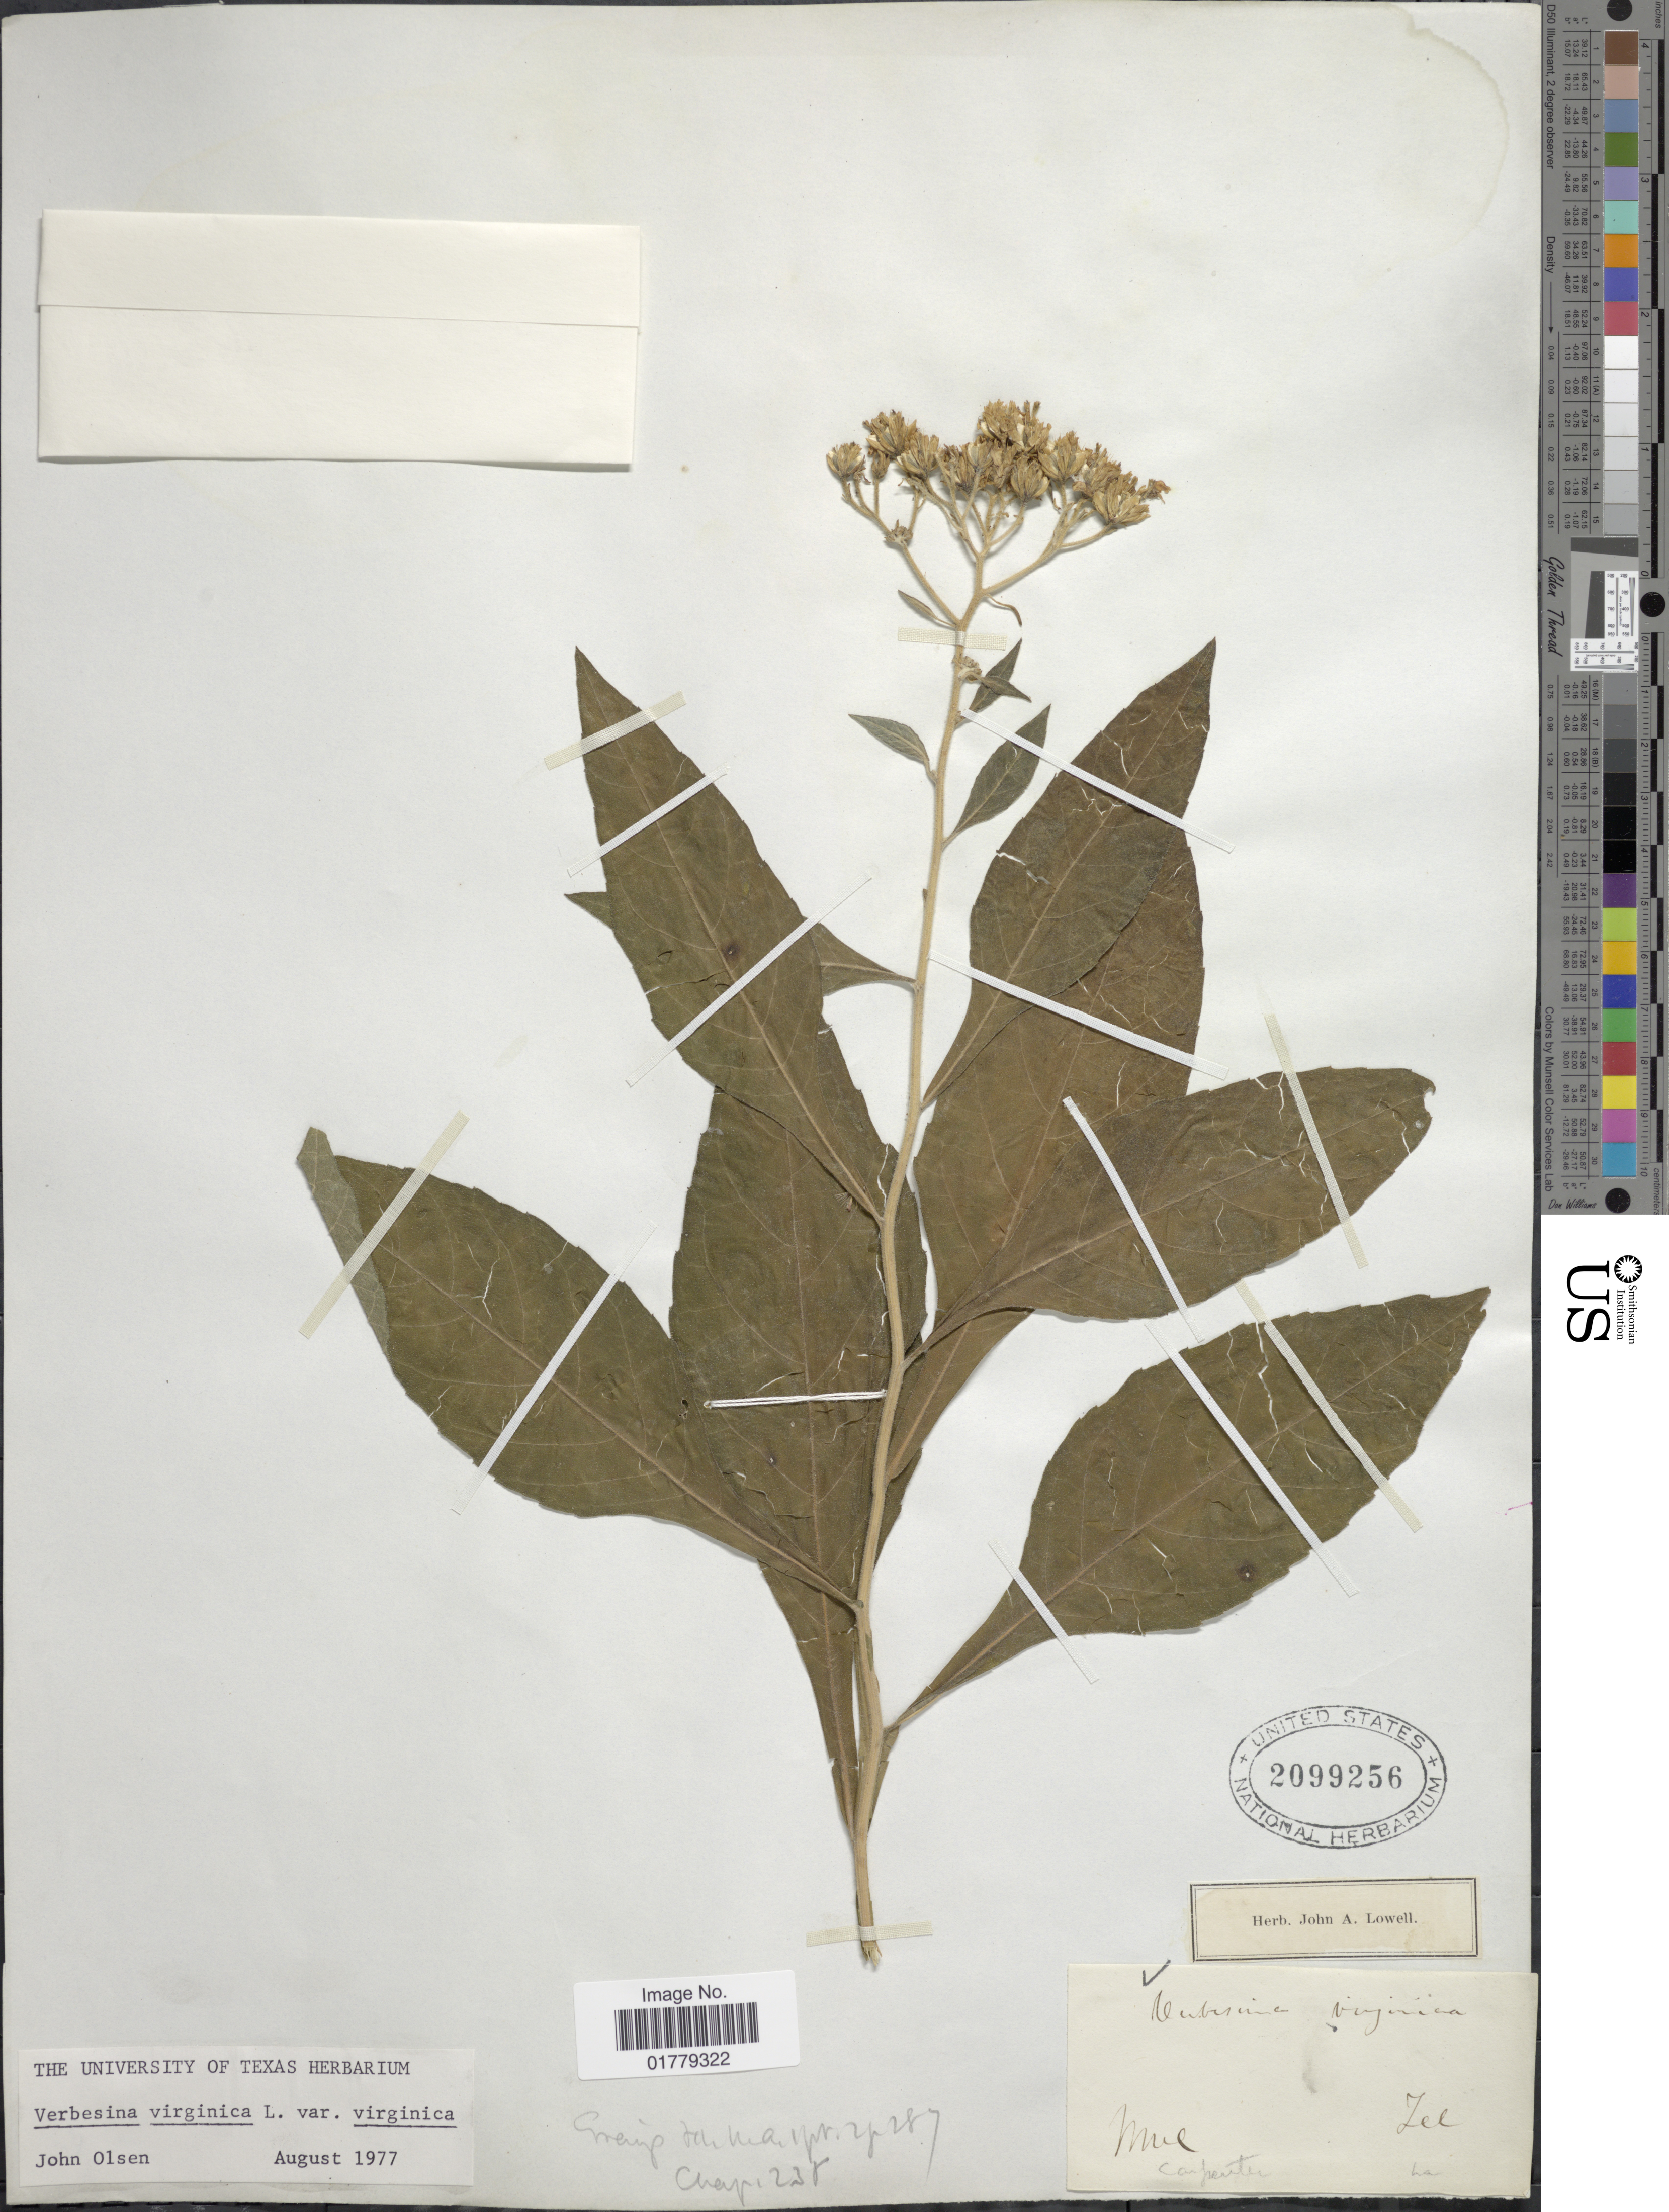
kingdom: Plantae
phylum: Tracheophyta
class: Magnoliopsida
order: Asterales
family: Asteraceae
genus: Verbesina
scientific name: Verbesina virginica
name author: L.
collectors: ex herb. John A. Lowell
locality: Mul, Zel.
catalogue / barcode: US 2099256